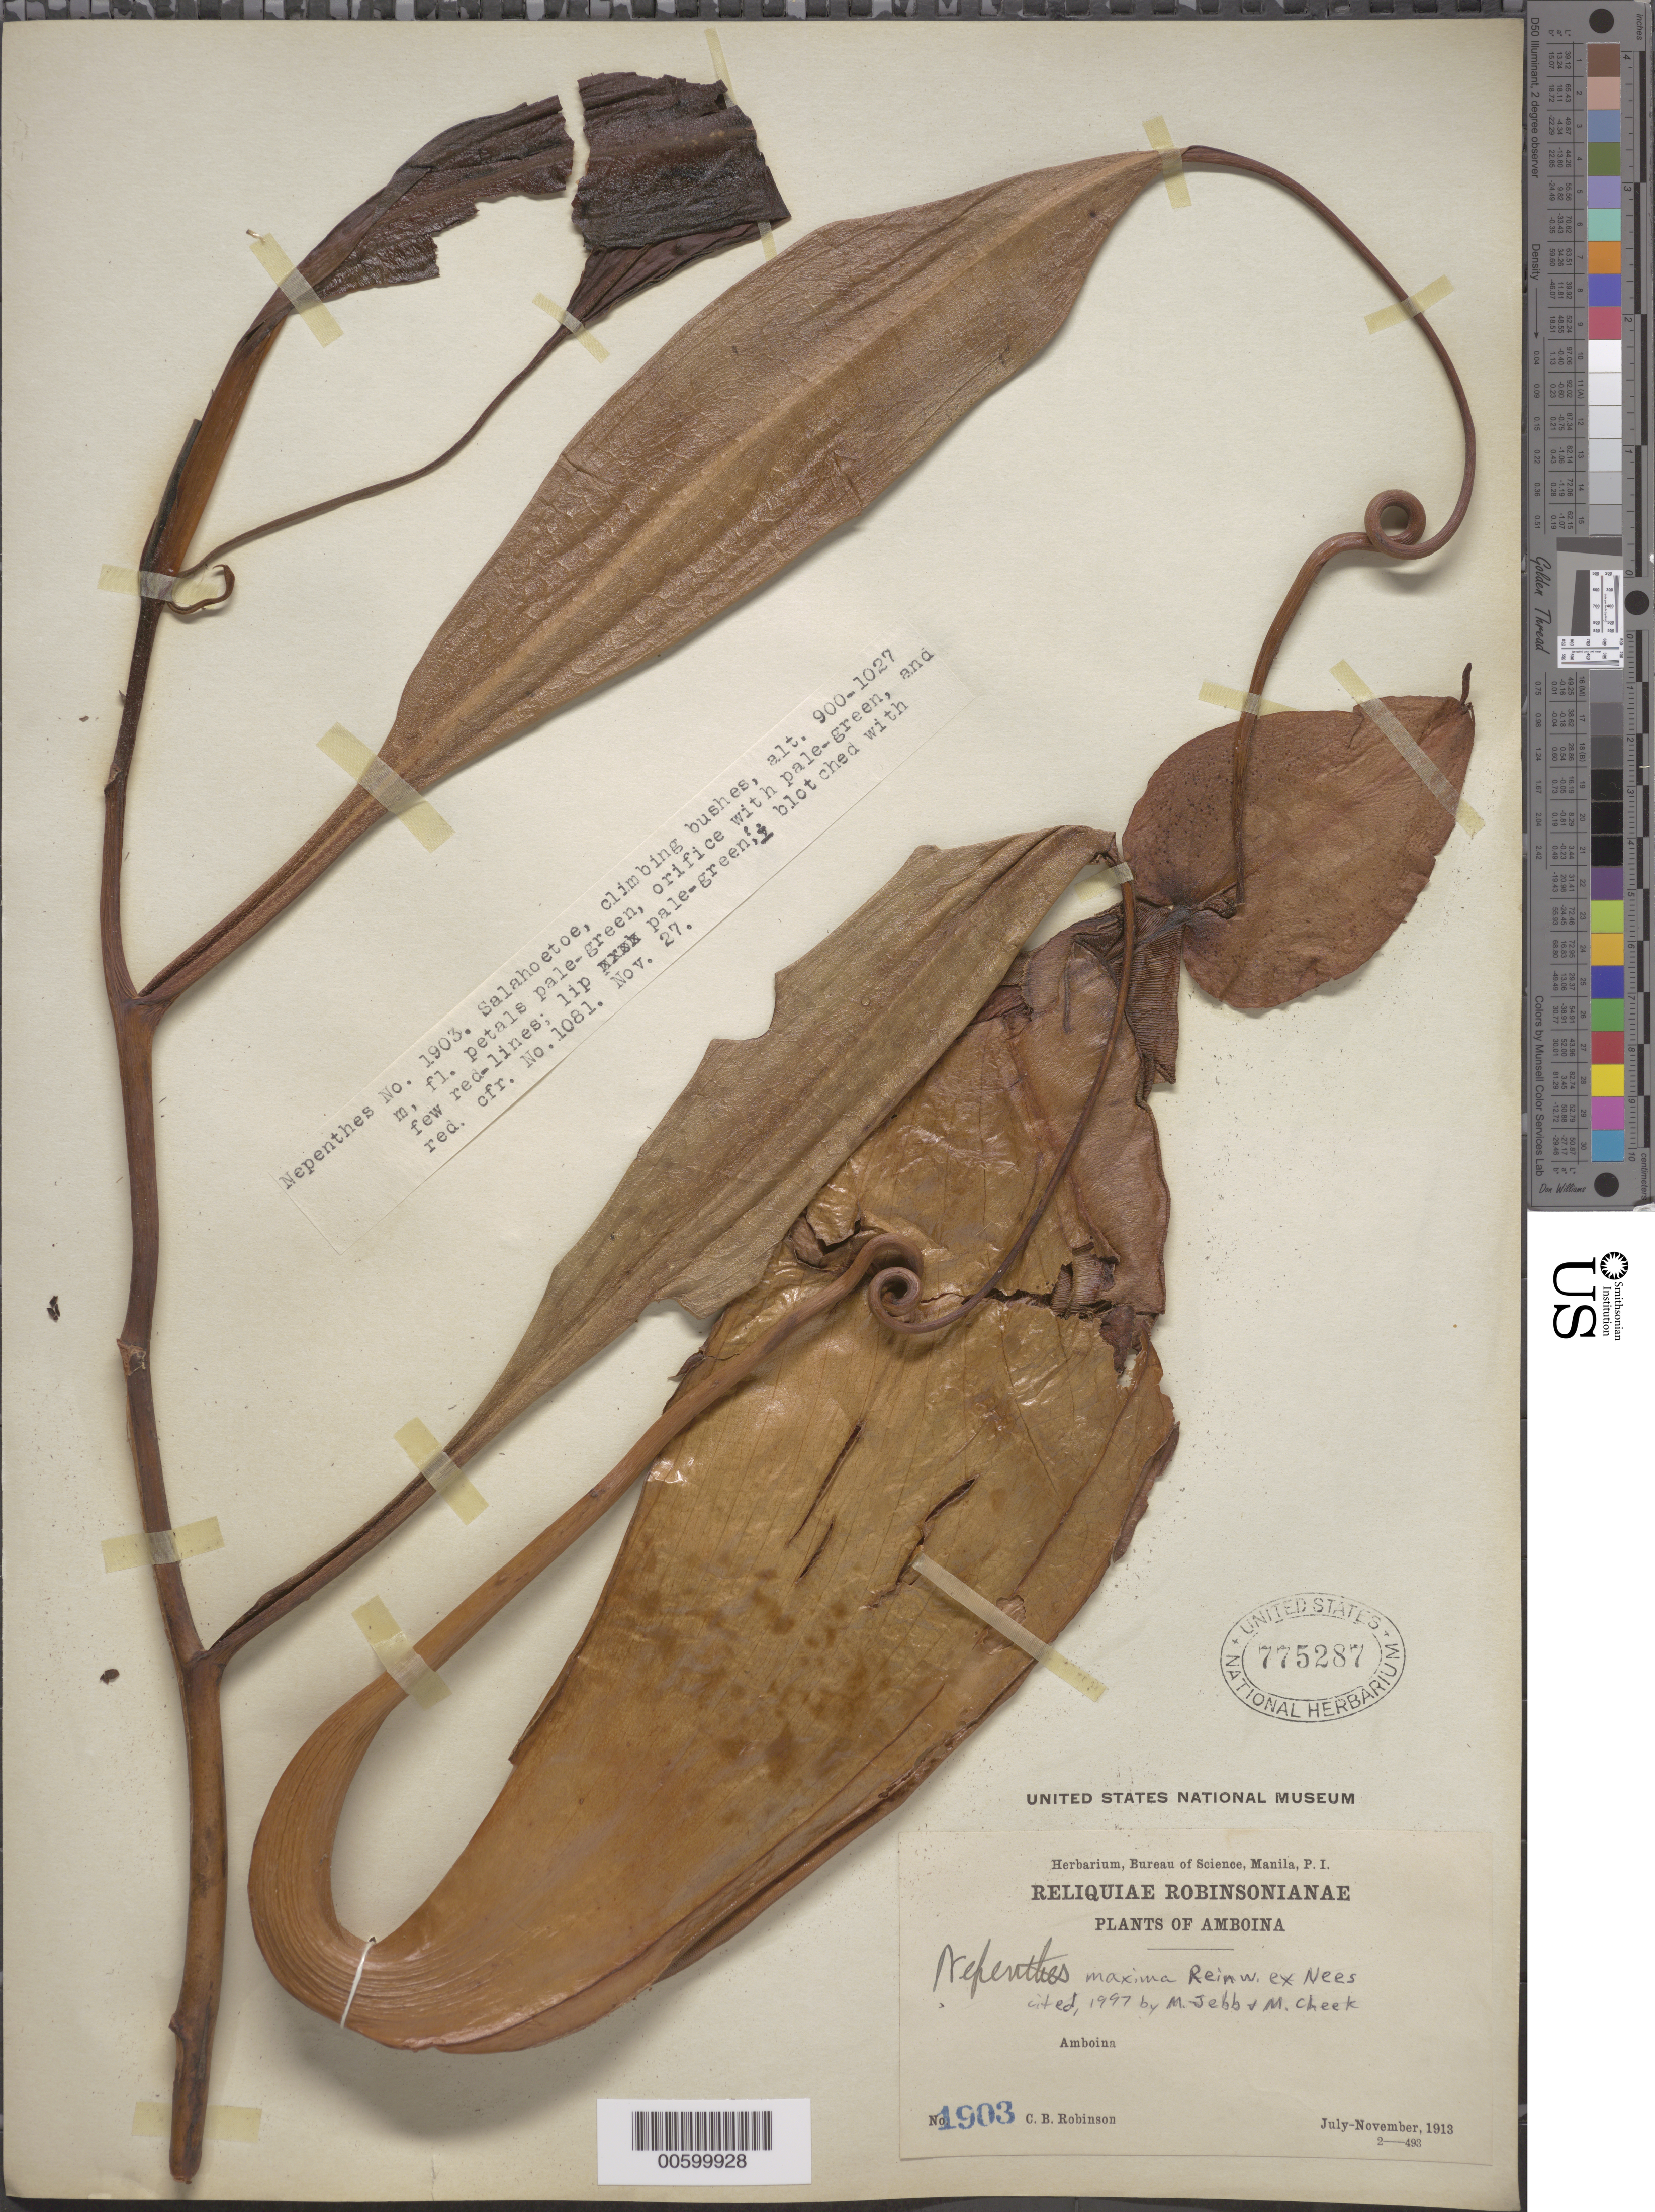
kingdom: Plantae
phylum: Tracheophyta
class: Magnoliopsida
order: Caryophyllales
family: Nepenthaceae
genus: Nepenthes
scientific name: Nepenthes maxima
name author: Reinw. ex Nees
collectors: C. Robinson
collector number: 1903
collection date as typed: Jul 1913 to -- Nov 1913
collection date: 1913-07/1913-11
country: Indonesia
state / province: Maluku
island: Amboina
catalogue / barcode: US 775287